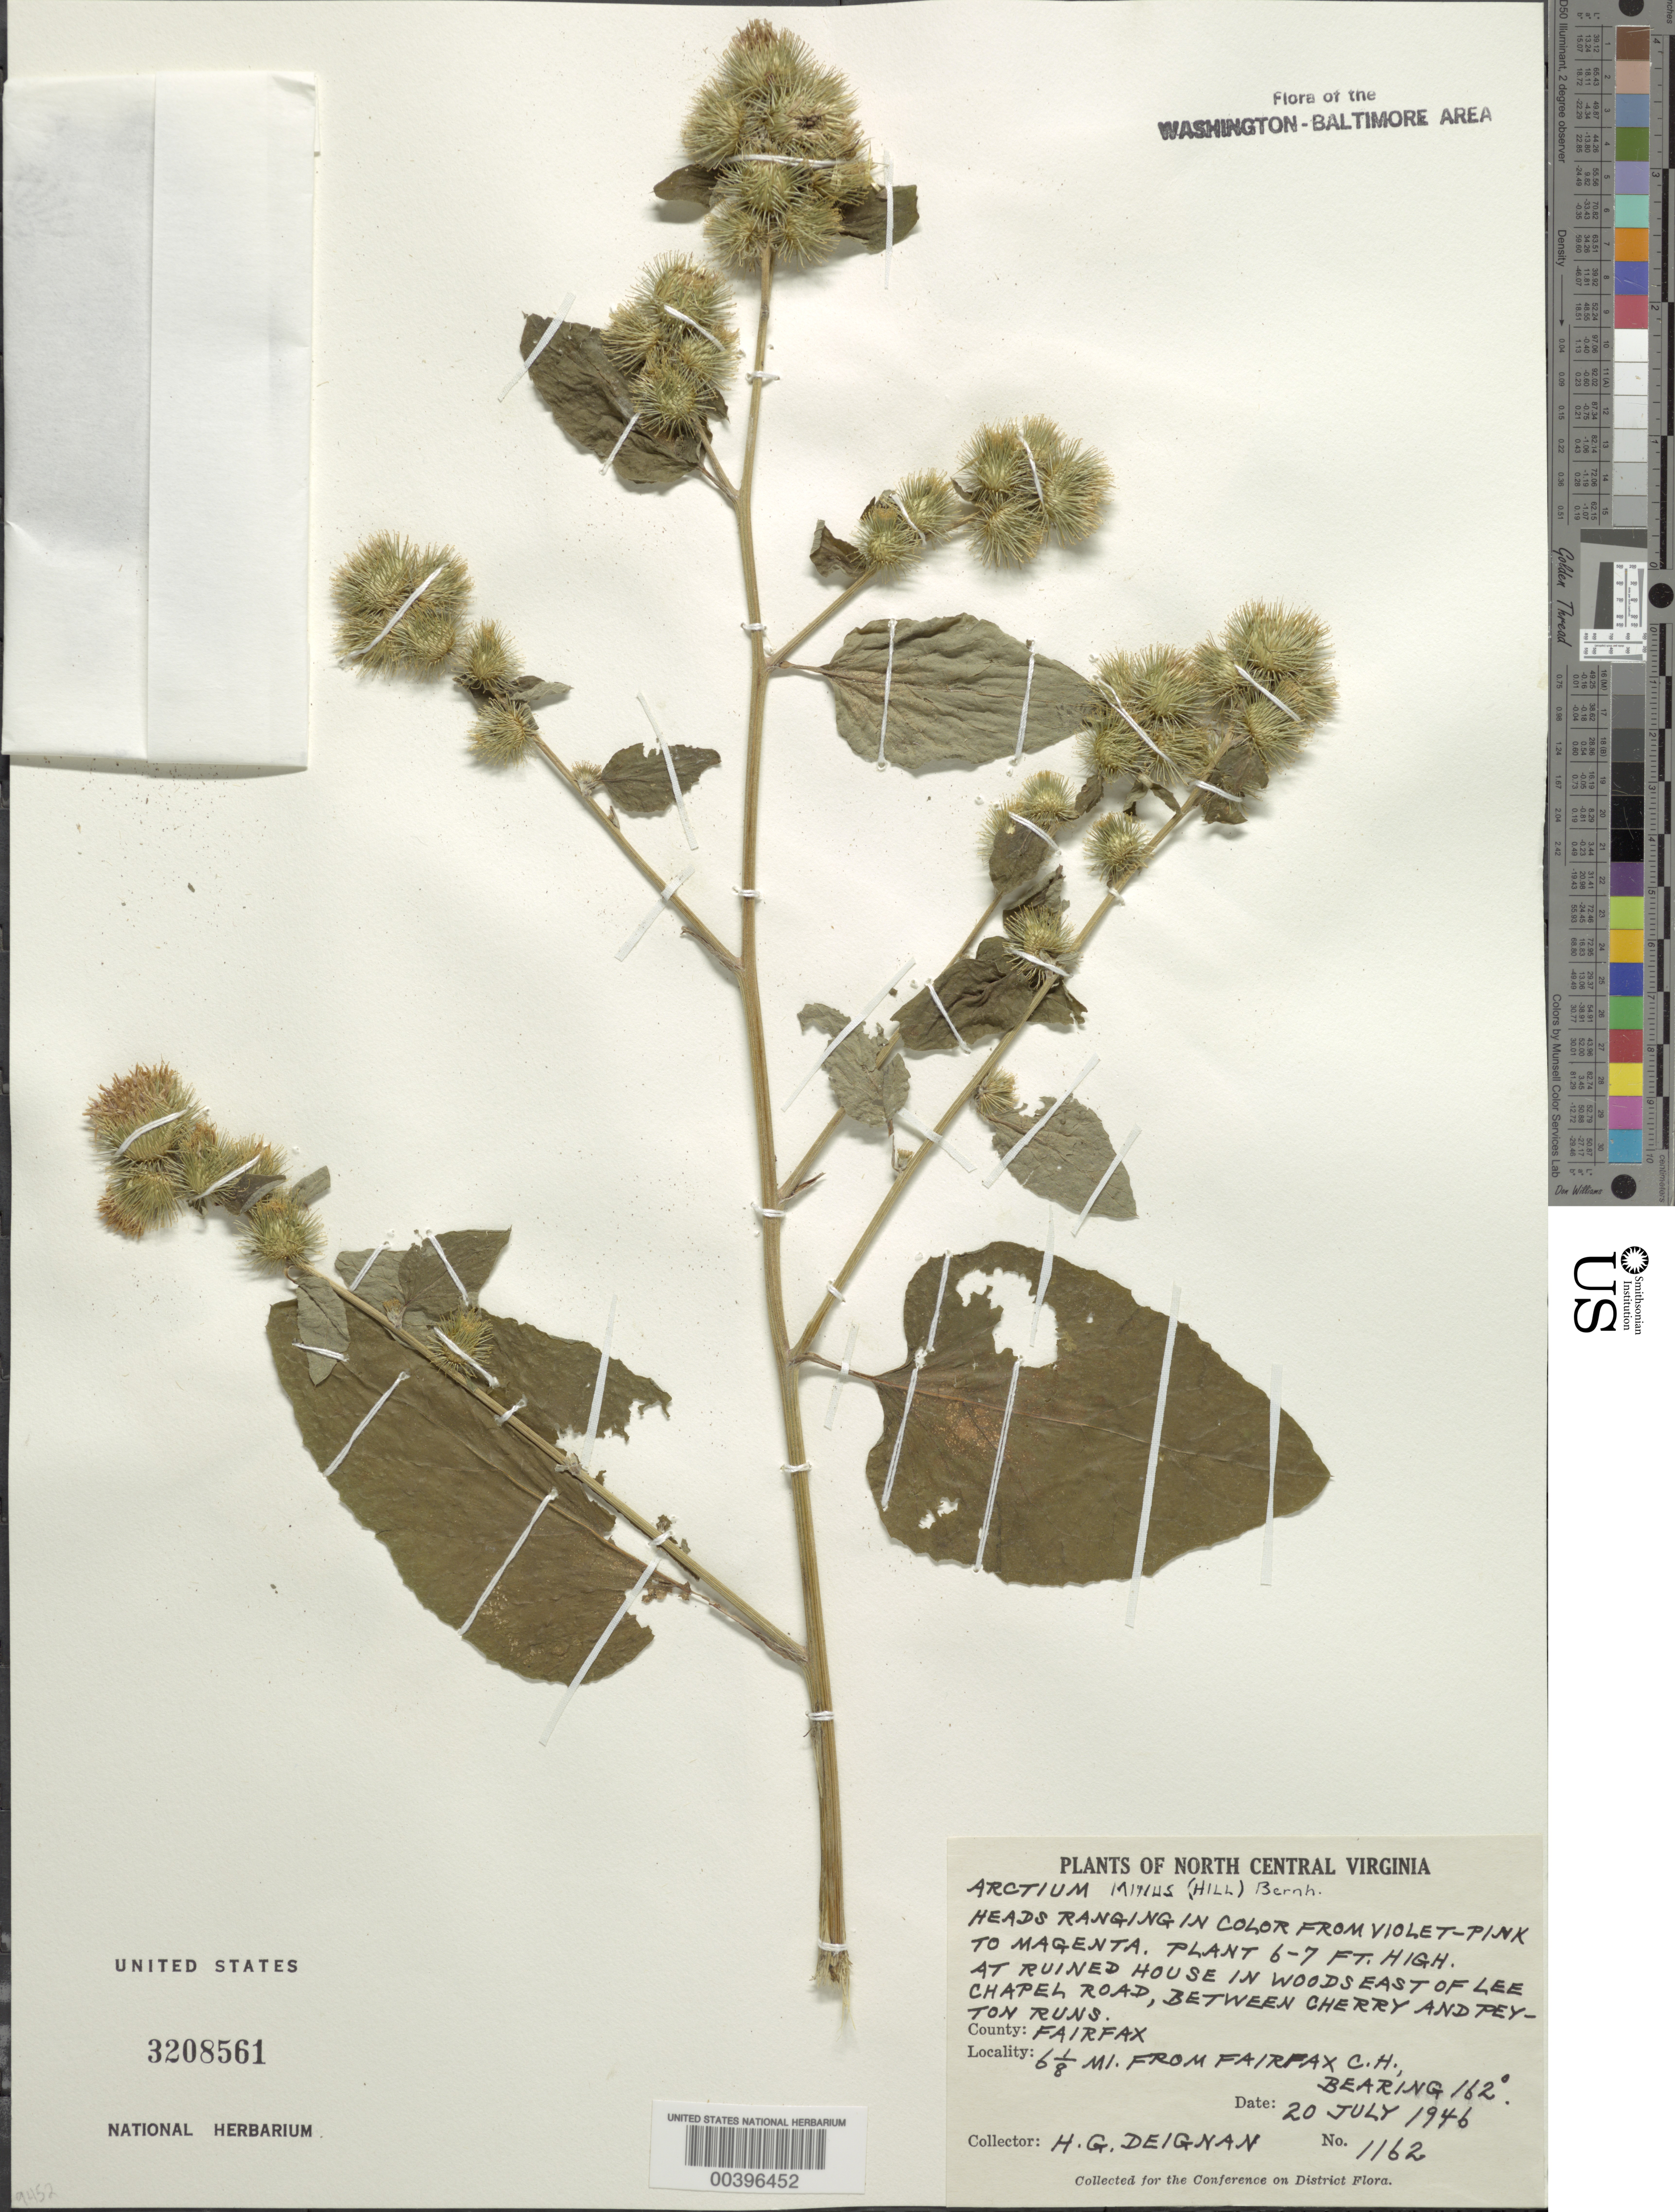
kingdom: Plantae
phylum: Tracheophyta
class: Magnoliopsida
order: Asterales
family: Asteraceae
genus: Arctium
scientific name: Arctium minus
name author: (Hill) Bernh.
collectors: H. Deignan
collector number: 1162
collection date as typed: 20 Jul 1946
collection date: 1946-07-20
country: United States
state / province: Virginia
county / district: Fairfax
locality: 6 1/8 M from Fairfax County Court House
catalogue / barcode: US 3208561